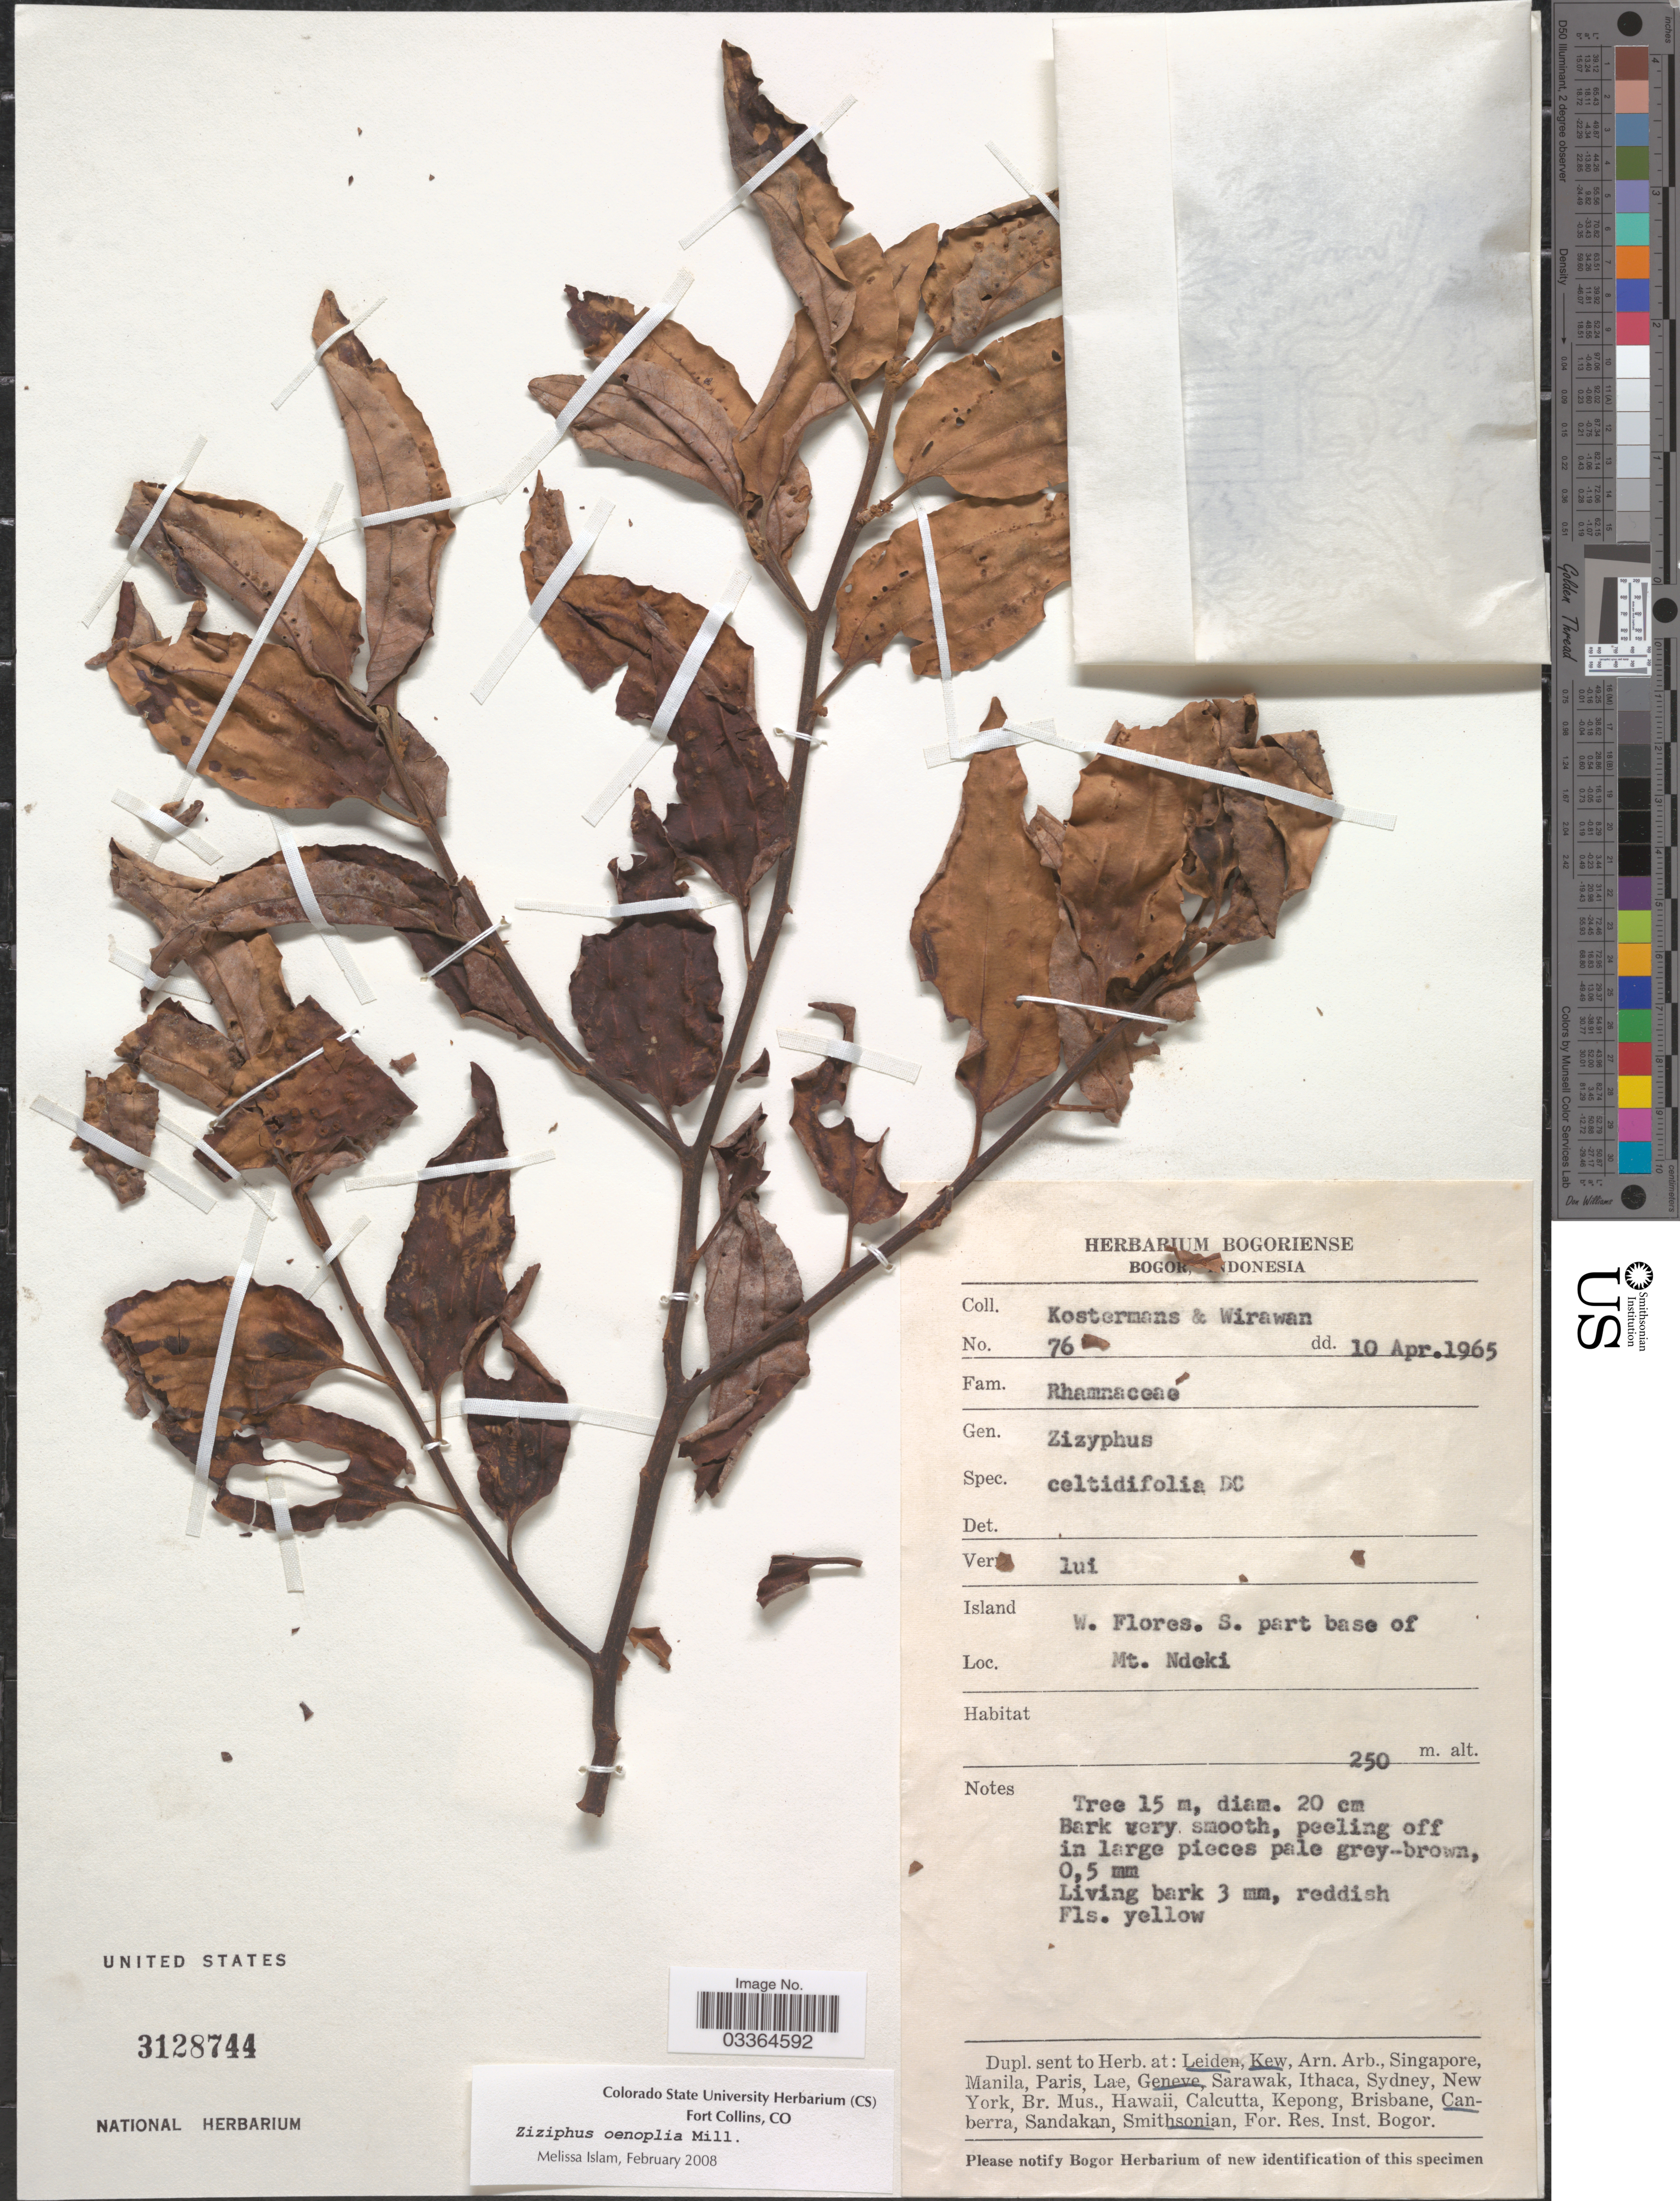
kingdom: Plantae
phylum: Tracheophyta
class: Magnoliopsida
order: Rosales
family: Rhamnaceae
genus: Ziziphus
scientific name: Ziziphus oenopolia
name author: (L.) Mill.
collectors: Kostermans & -. Wirawan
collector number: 76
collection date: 1965-04-10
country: Indonesia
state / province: Nusa Tenggara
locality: Island W. Flores. S. part base of Mt. Ndeki.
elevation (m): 250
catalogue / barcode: US 3128744